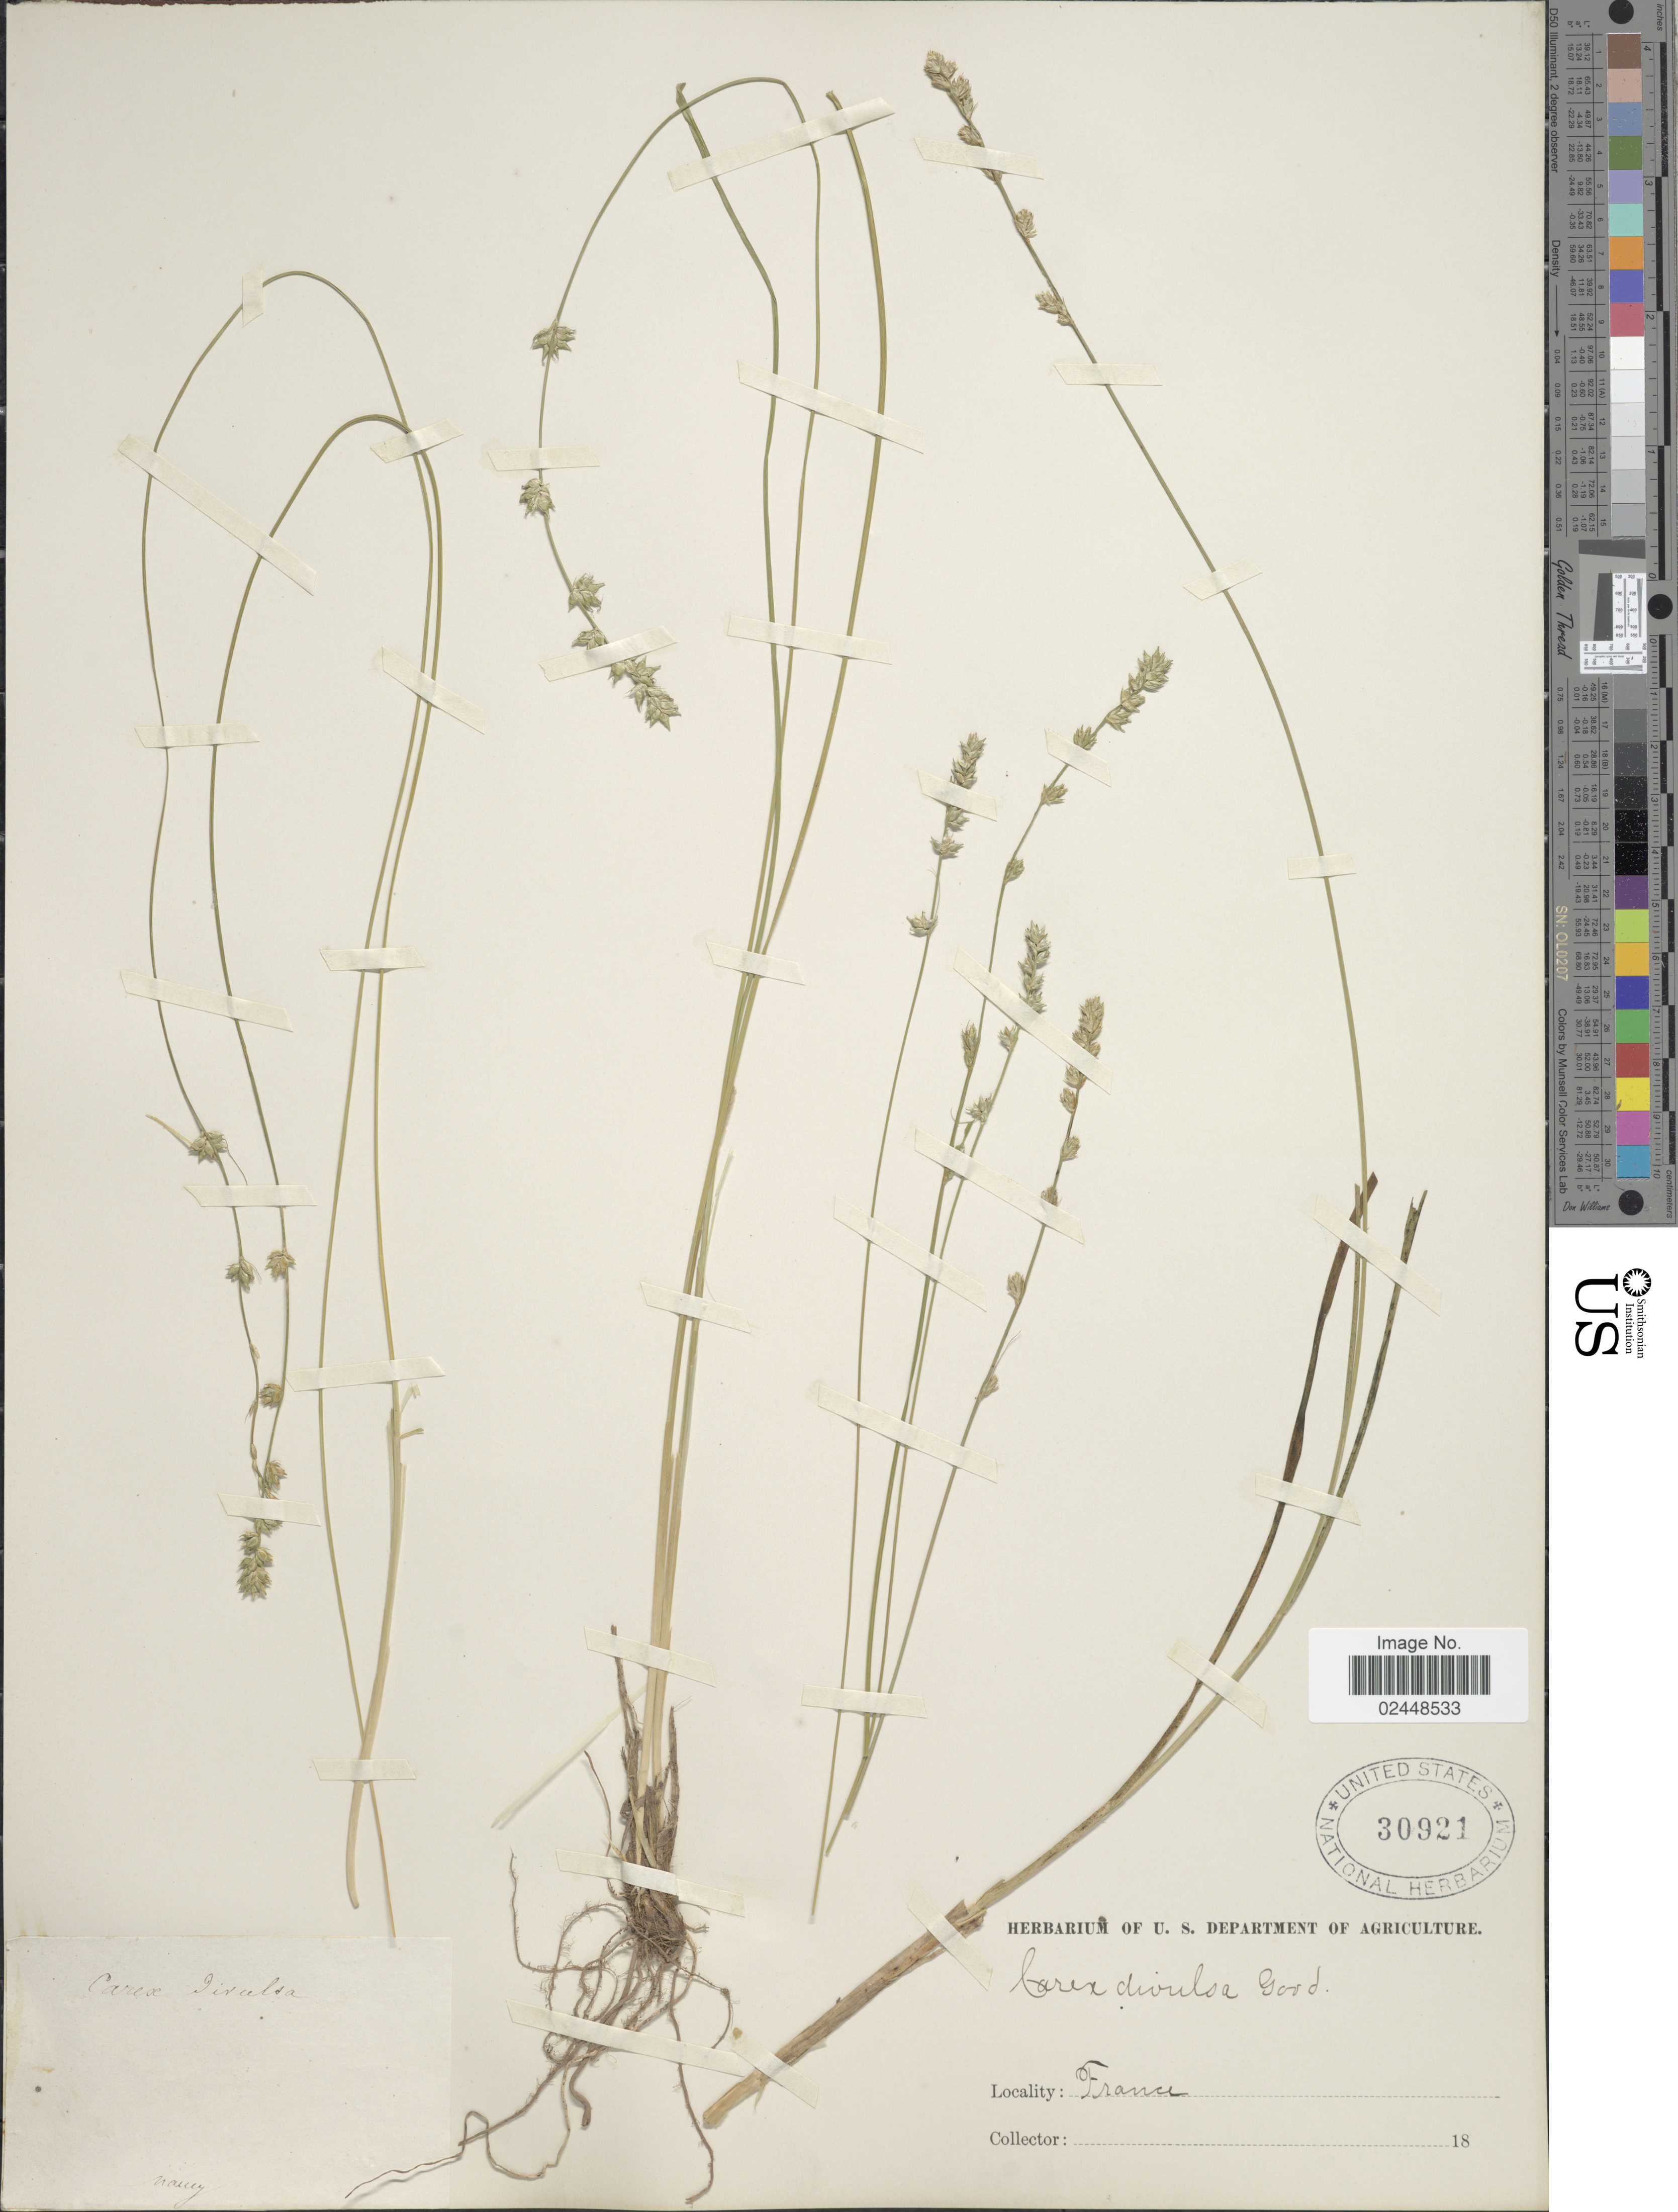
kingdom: Plantae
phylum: Tracheophyta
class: Liliopsida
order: Poales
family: Cyperaceae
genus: Carex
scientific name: Carex divulsa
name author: Stokes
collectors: ex herb. U. S. Department of Agriculture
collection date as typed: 18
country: France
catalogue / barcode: US 30921